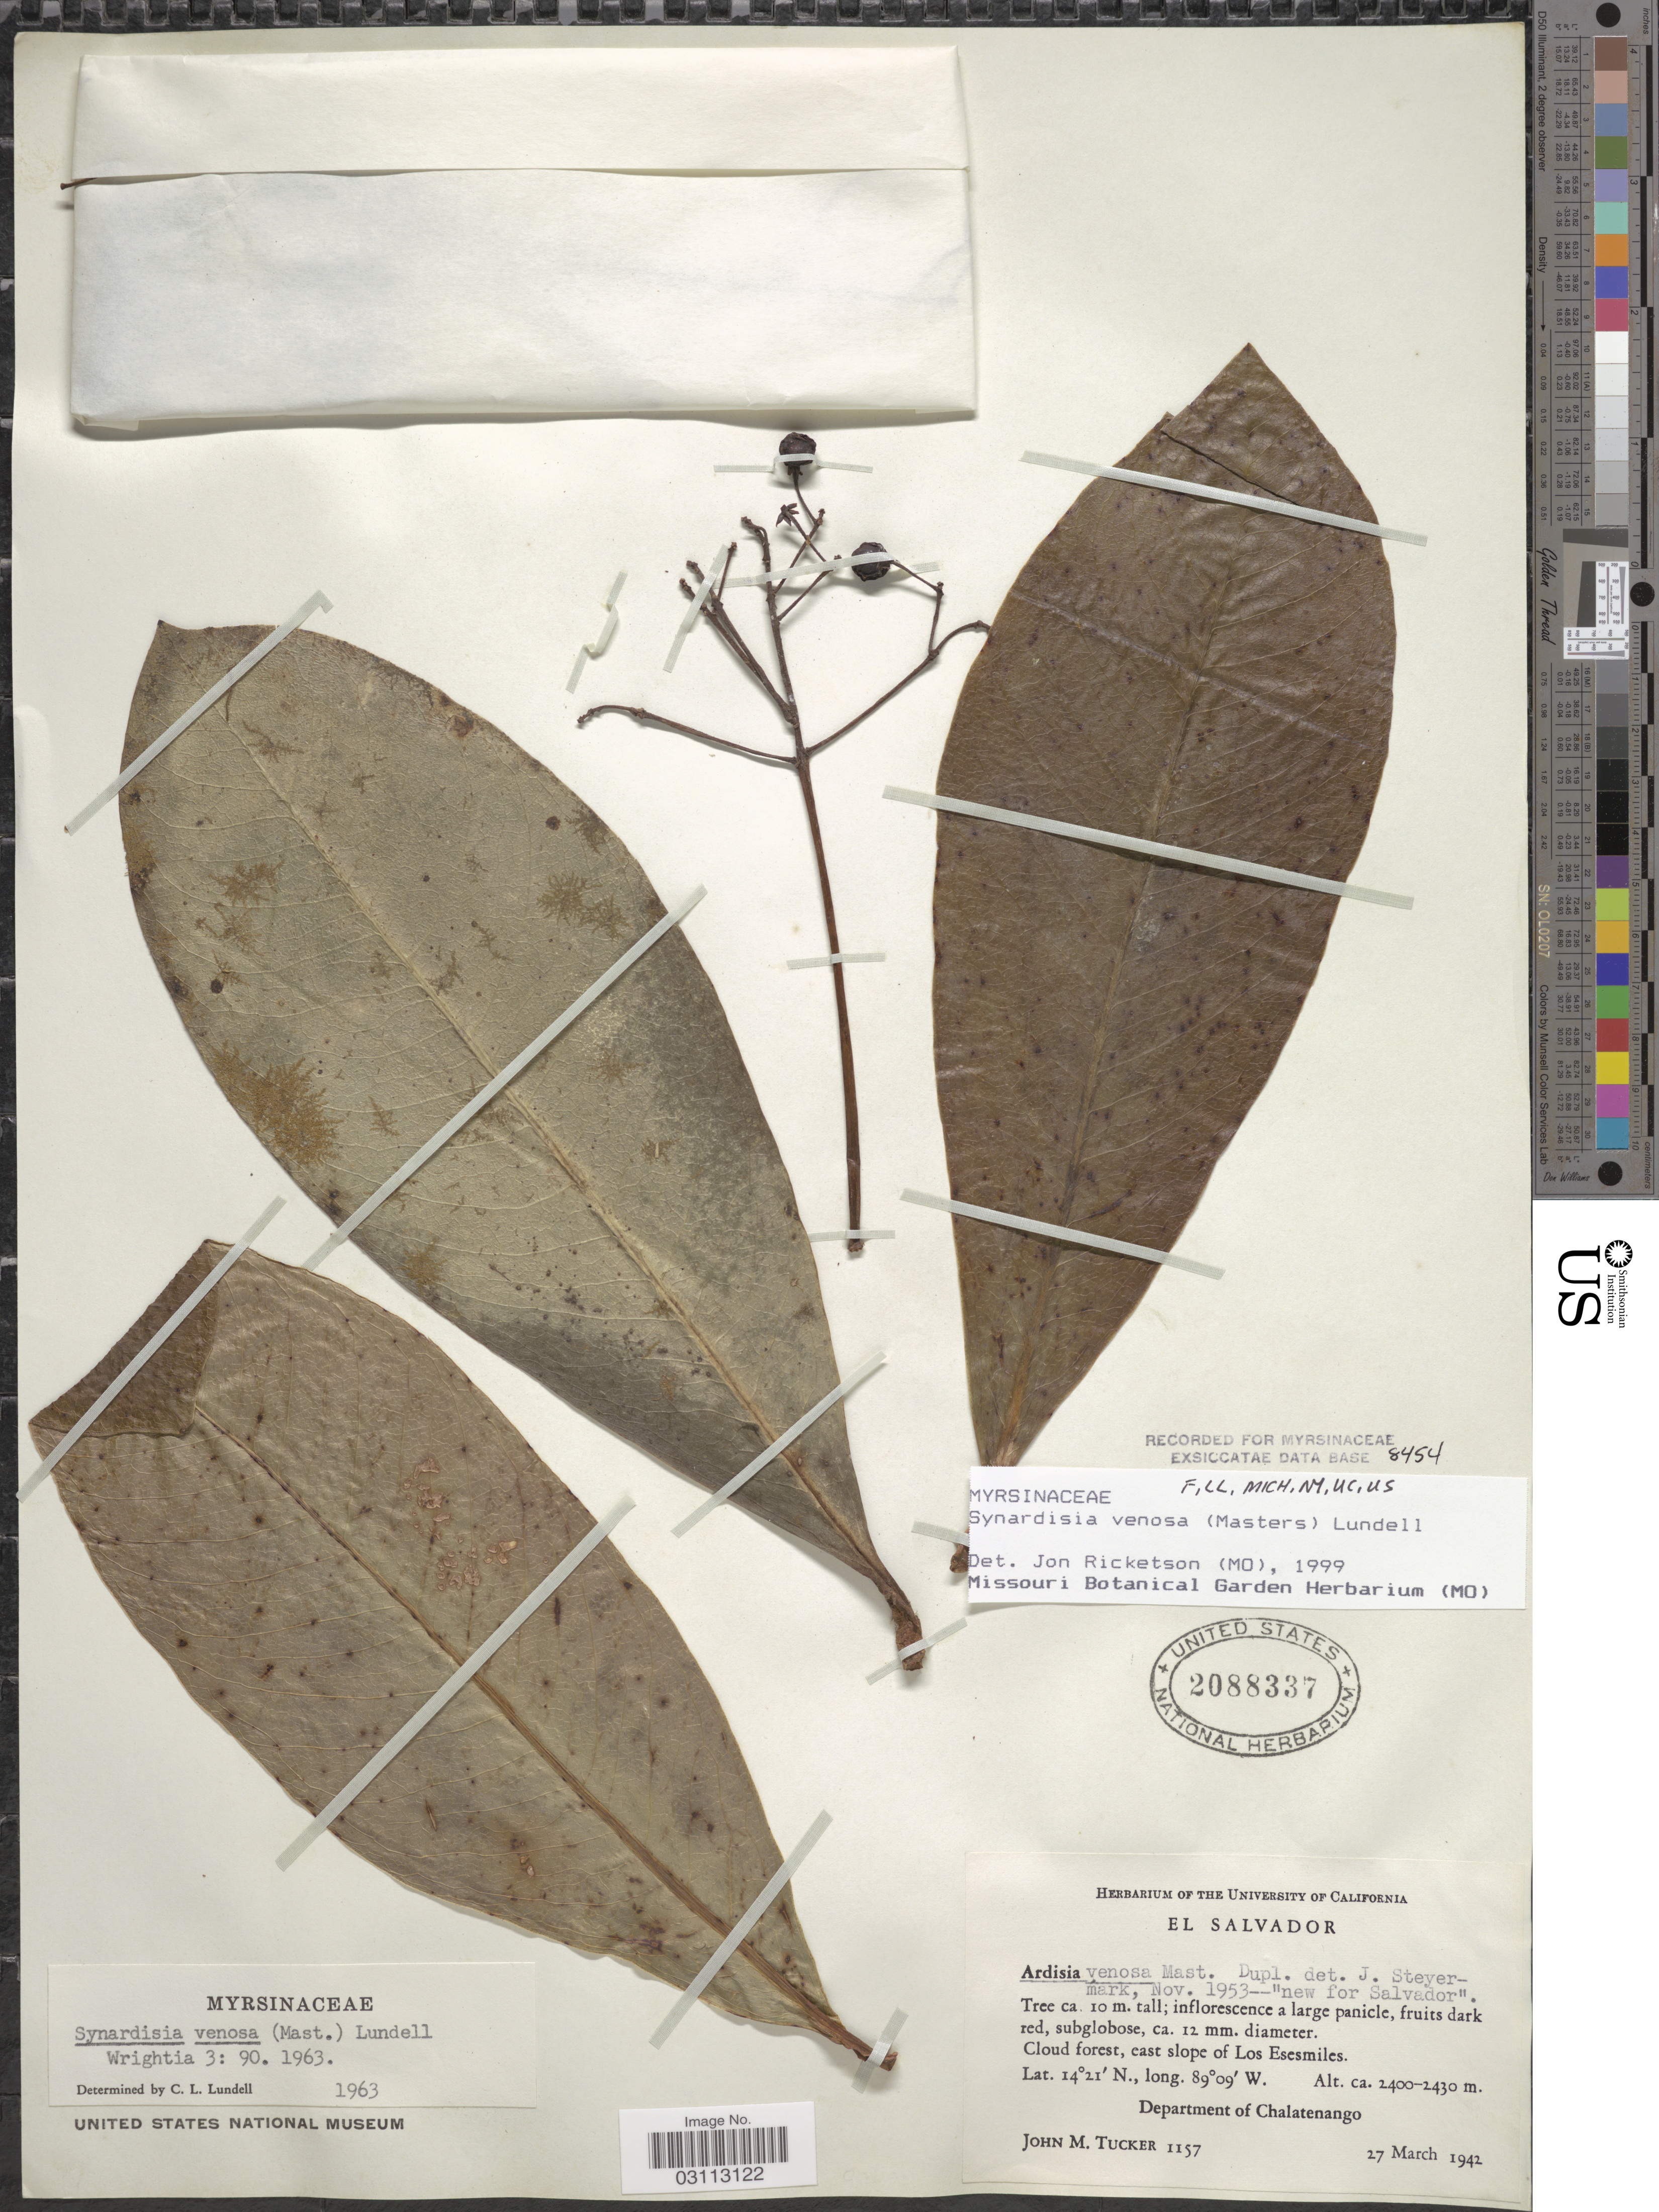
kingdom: Plantae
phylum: Tracheophyta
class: Magnoliopsida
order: Ericales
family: Primulaceae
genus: Synardisia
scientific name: Synardisia venosa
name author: (Mast.) Lundell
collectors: J. M. Tucker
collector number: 1157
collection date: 1942-03-27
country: El Salvador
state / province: Chalatenango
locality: Cloud forest, east slope of Los Esesmiles. Department of Chalatenango.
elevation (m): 2400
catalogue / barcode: US 2088337